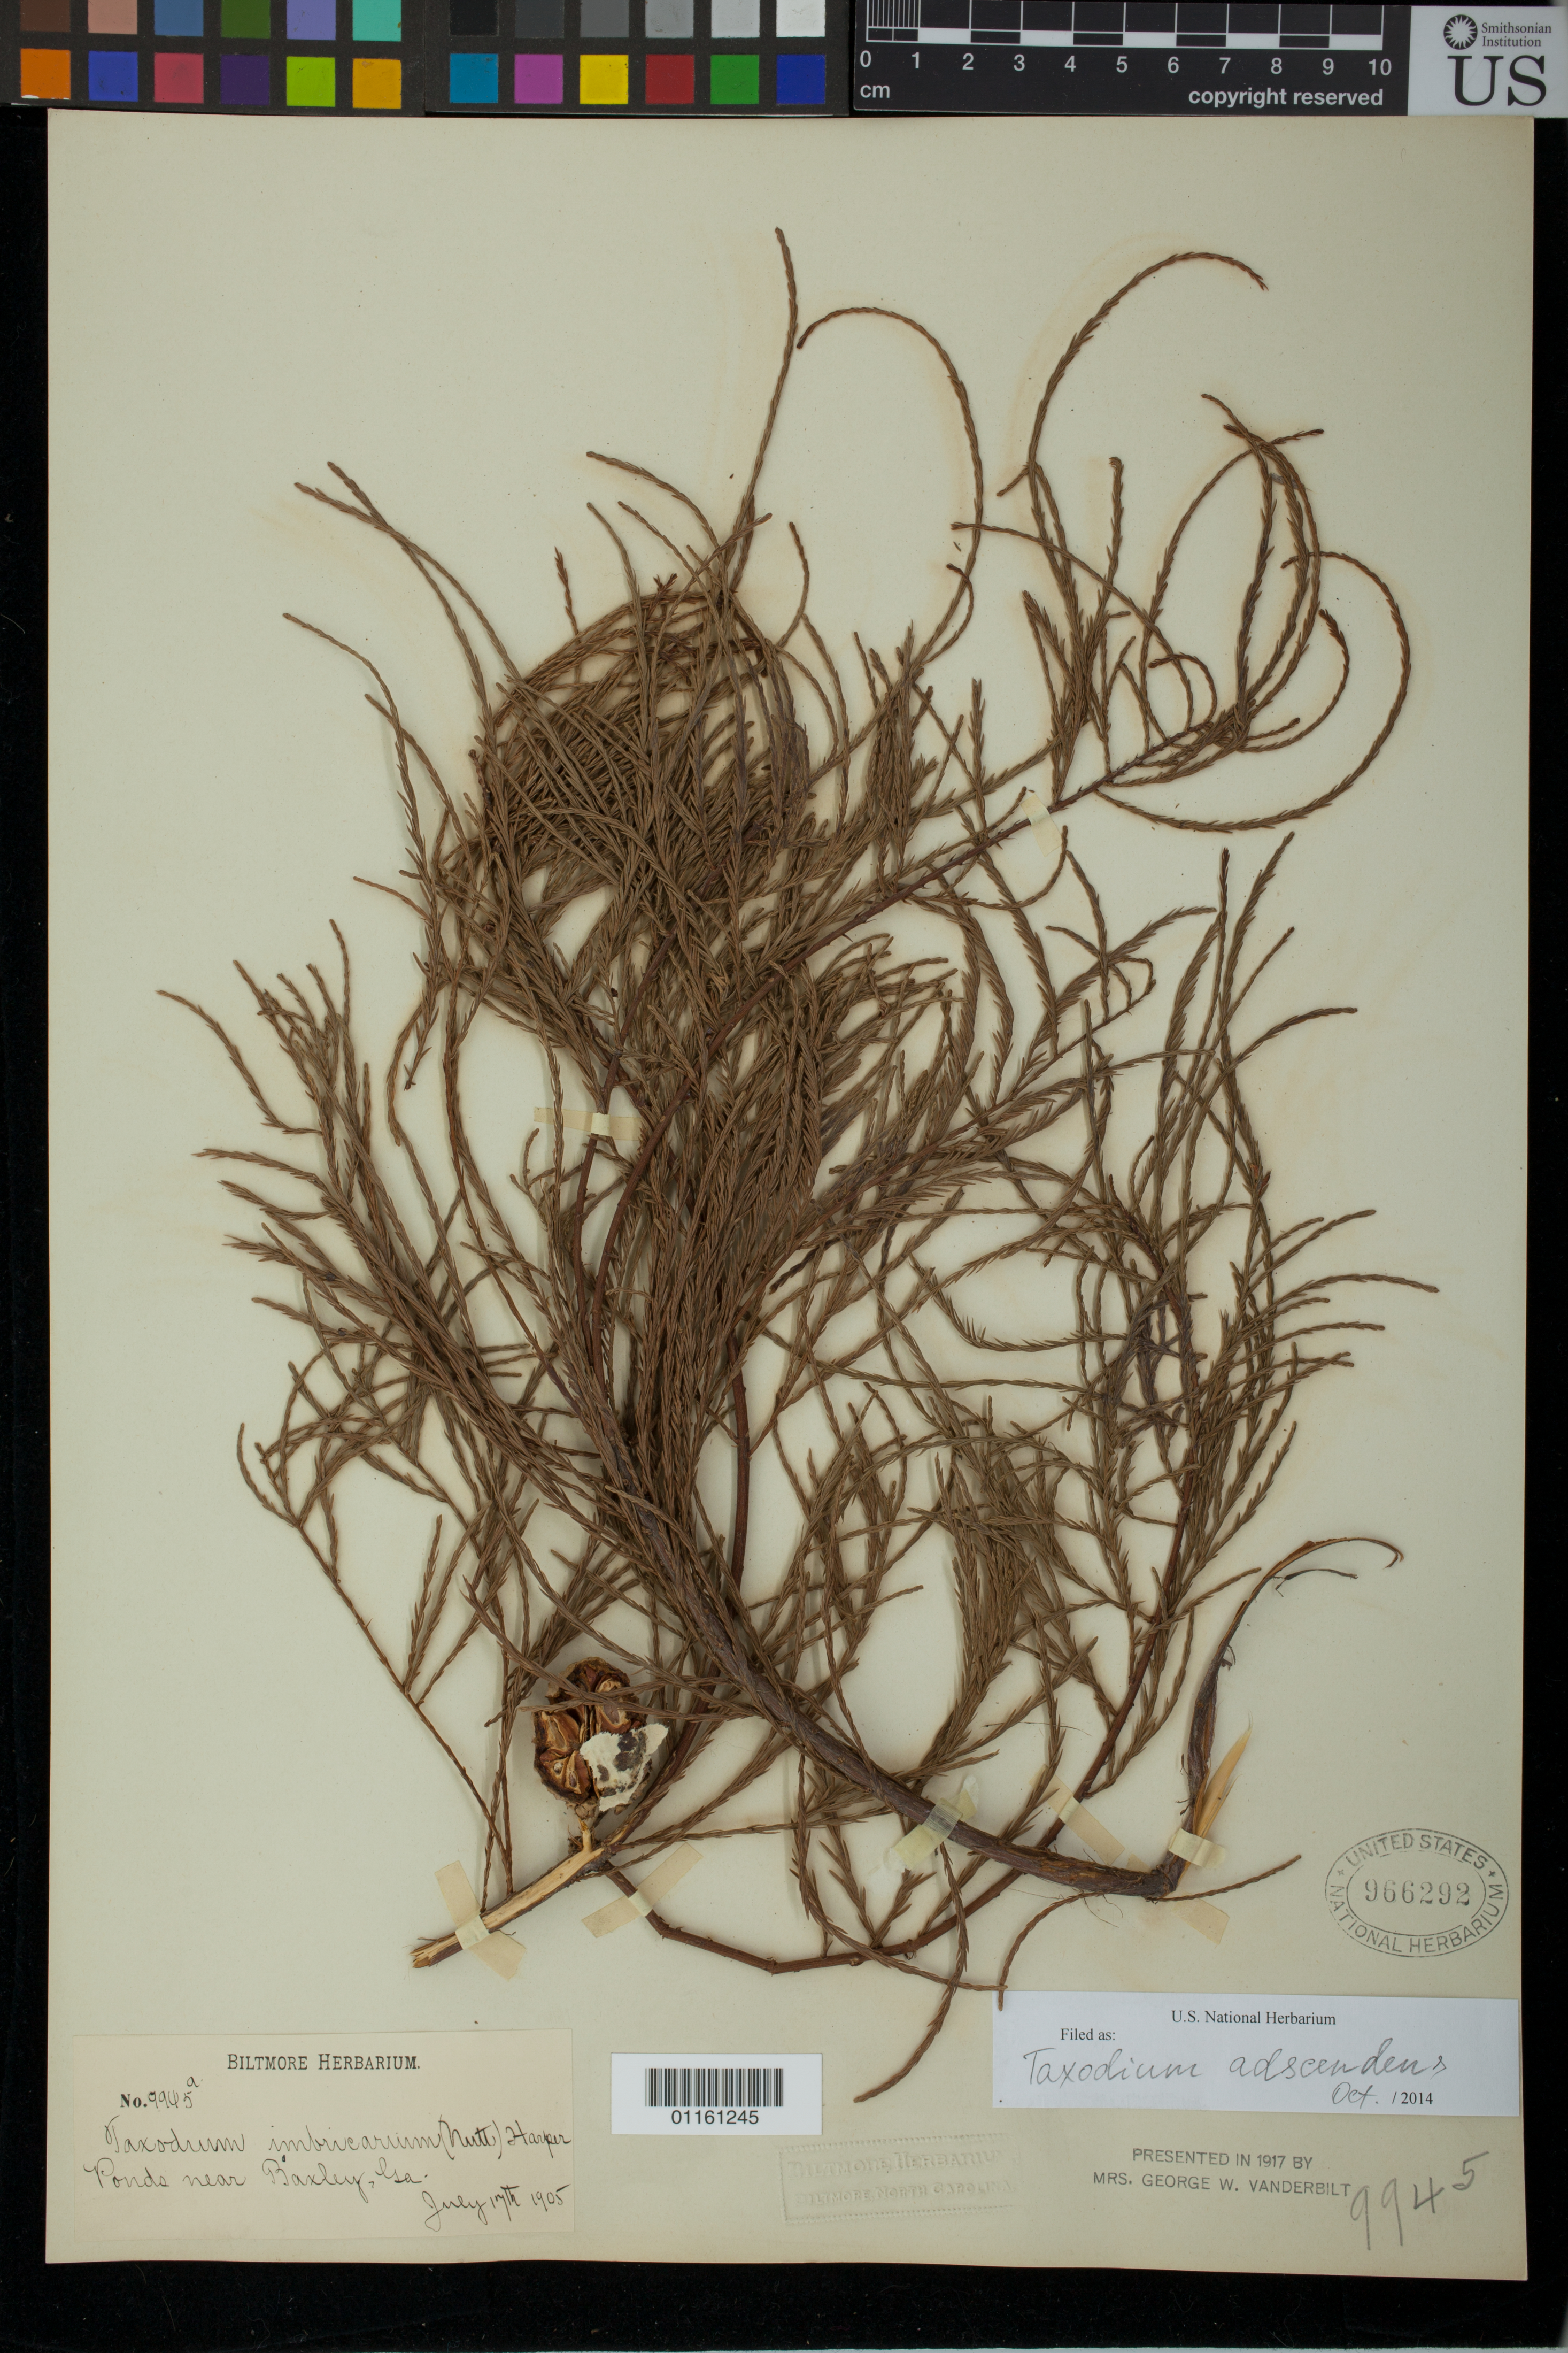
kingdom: Plantae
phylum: Tracheophyta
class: Pinopsida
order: Pinales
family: Cupressaceae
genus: Taxodium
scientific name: Taxodium ascendens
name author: Brongn.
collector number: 9945a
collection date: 1905-07-17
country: United States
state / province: Georgia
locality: Ponds near Baxley.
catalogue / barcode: US 966292